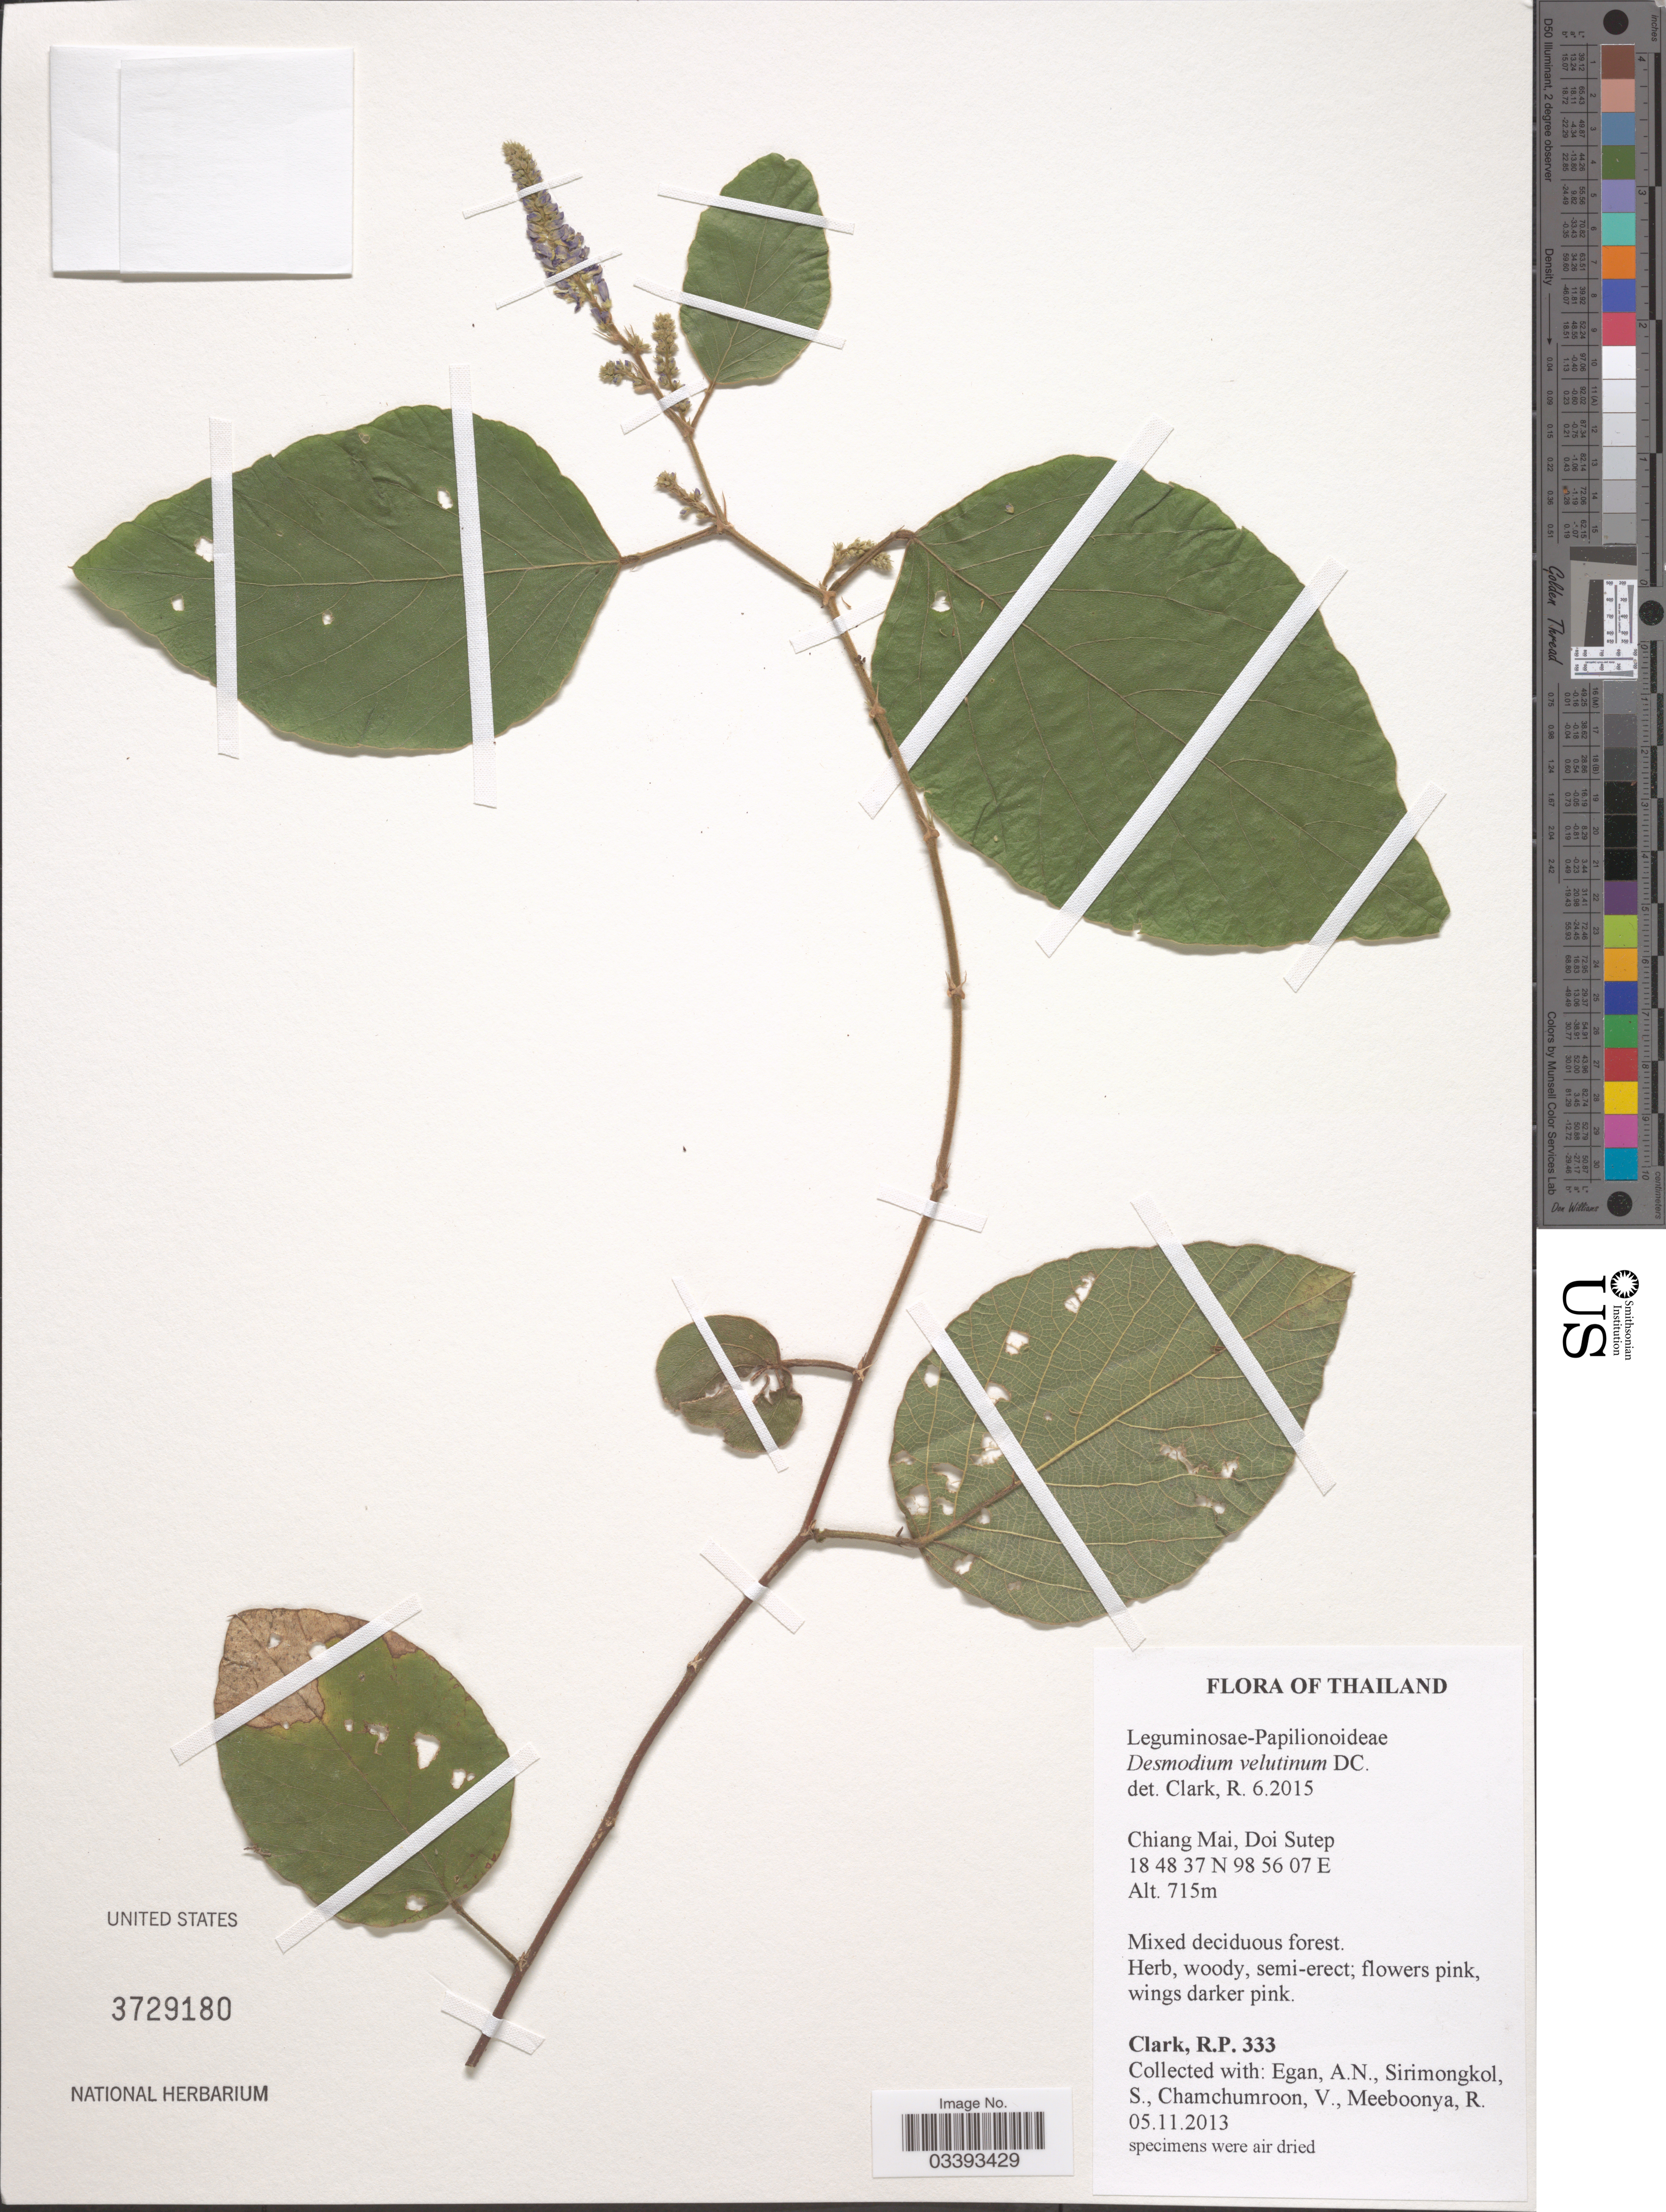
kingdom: Plantae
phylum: Tracheophyta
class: Magnoliopsida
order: Fabales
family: Fabaceae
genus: Polhillides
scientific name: Polhillides velutina subsp. velutina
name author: (Willd.) H. Ohashi & K. Ohashi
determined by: Strong, Mark T., (BOT), Smithsonian Institution - National Museum of Natural History (UNITED STATES)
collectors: R. P. Clark, A. N. Egan, S. Sirimongkol, V. Chamchumroon & R. Meeboonya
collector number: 333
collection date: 2013-11-05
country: Thailand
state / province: Chiang Mai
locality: Doi Sutep.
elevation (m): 715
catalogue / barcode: US 3729180